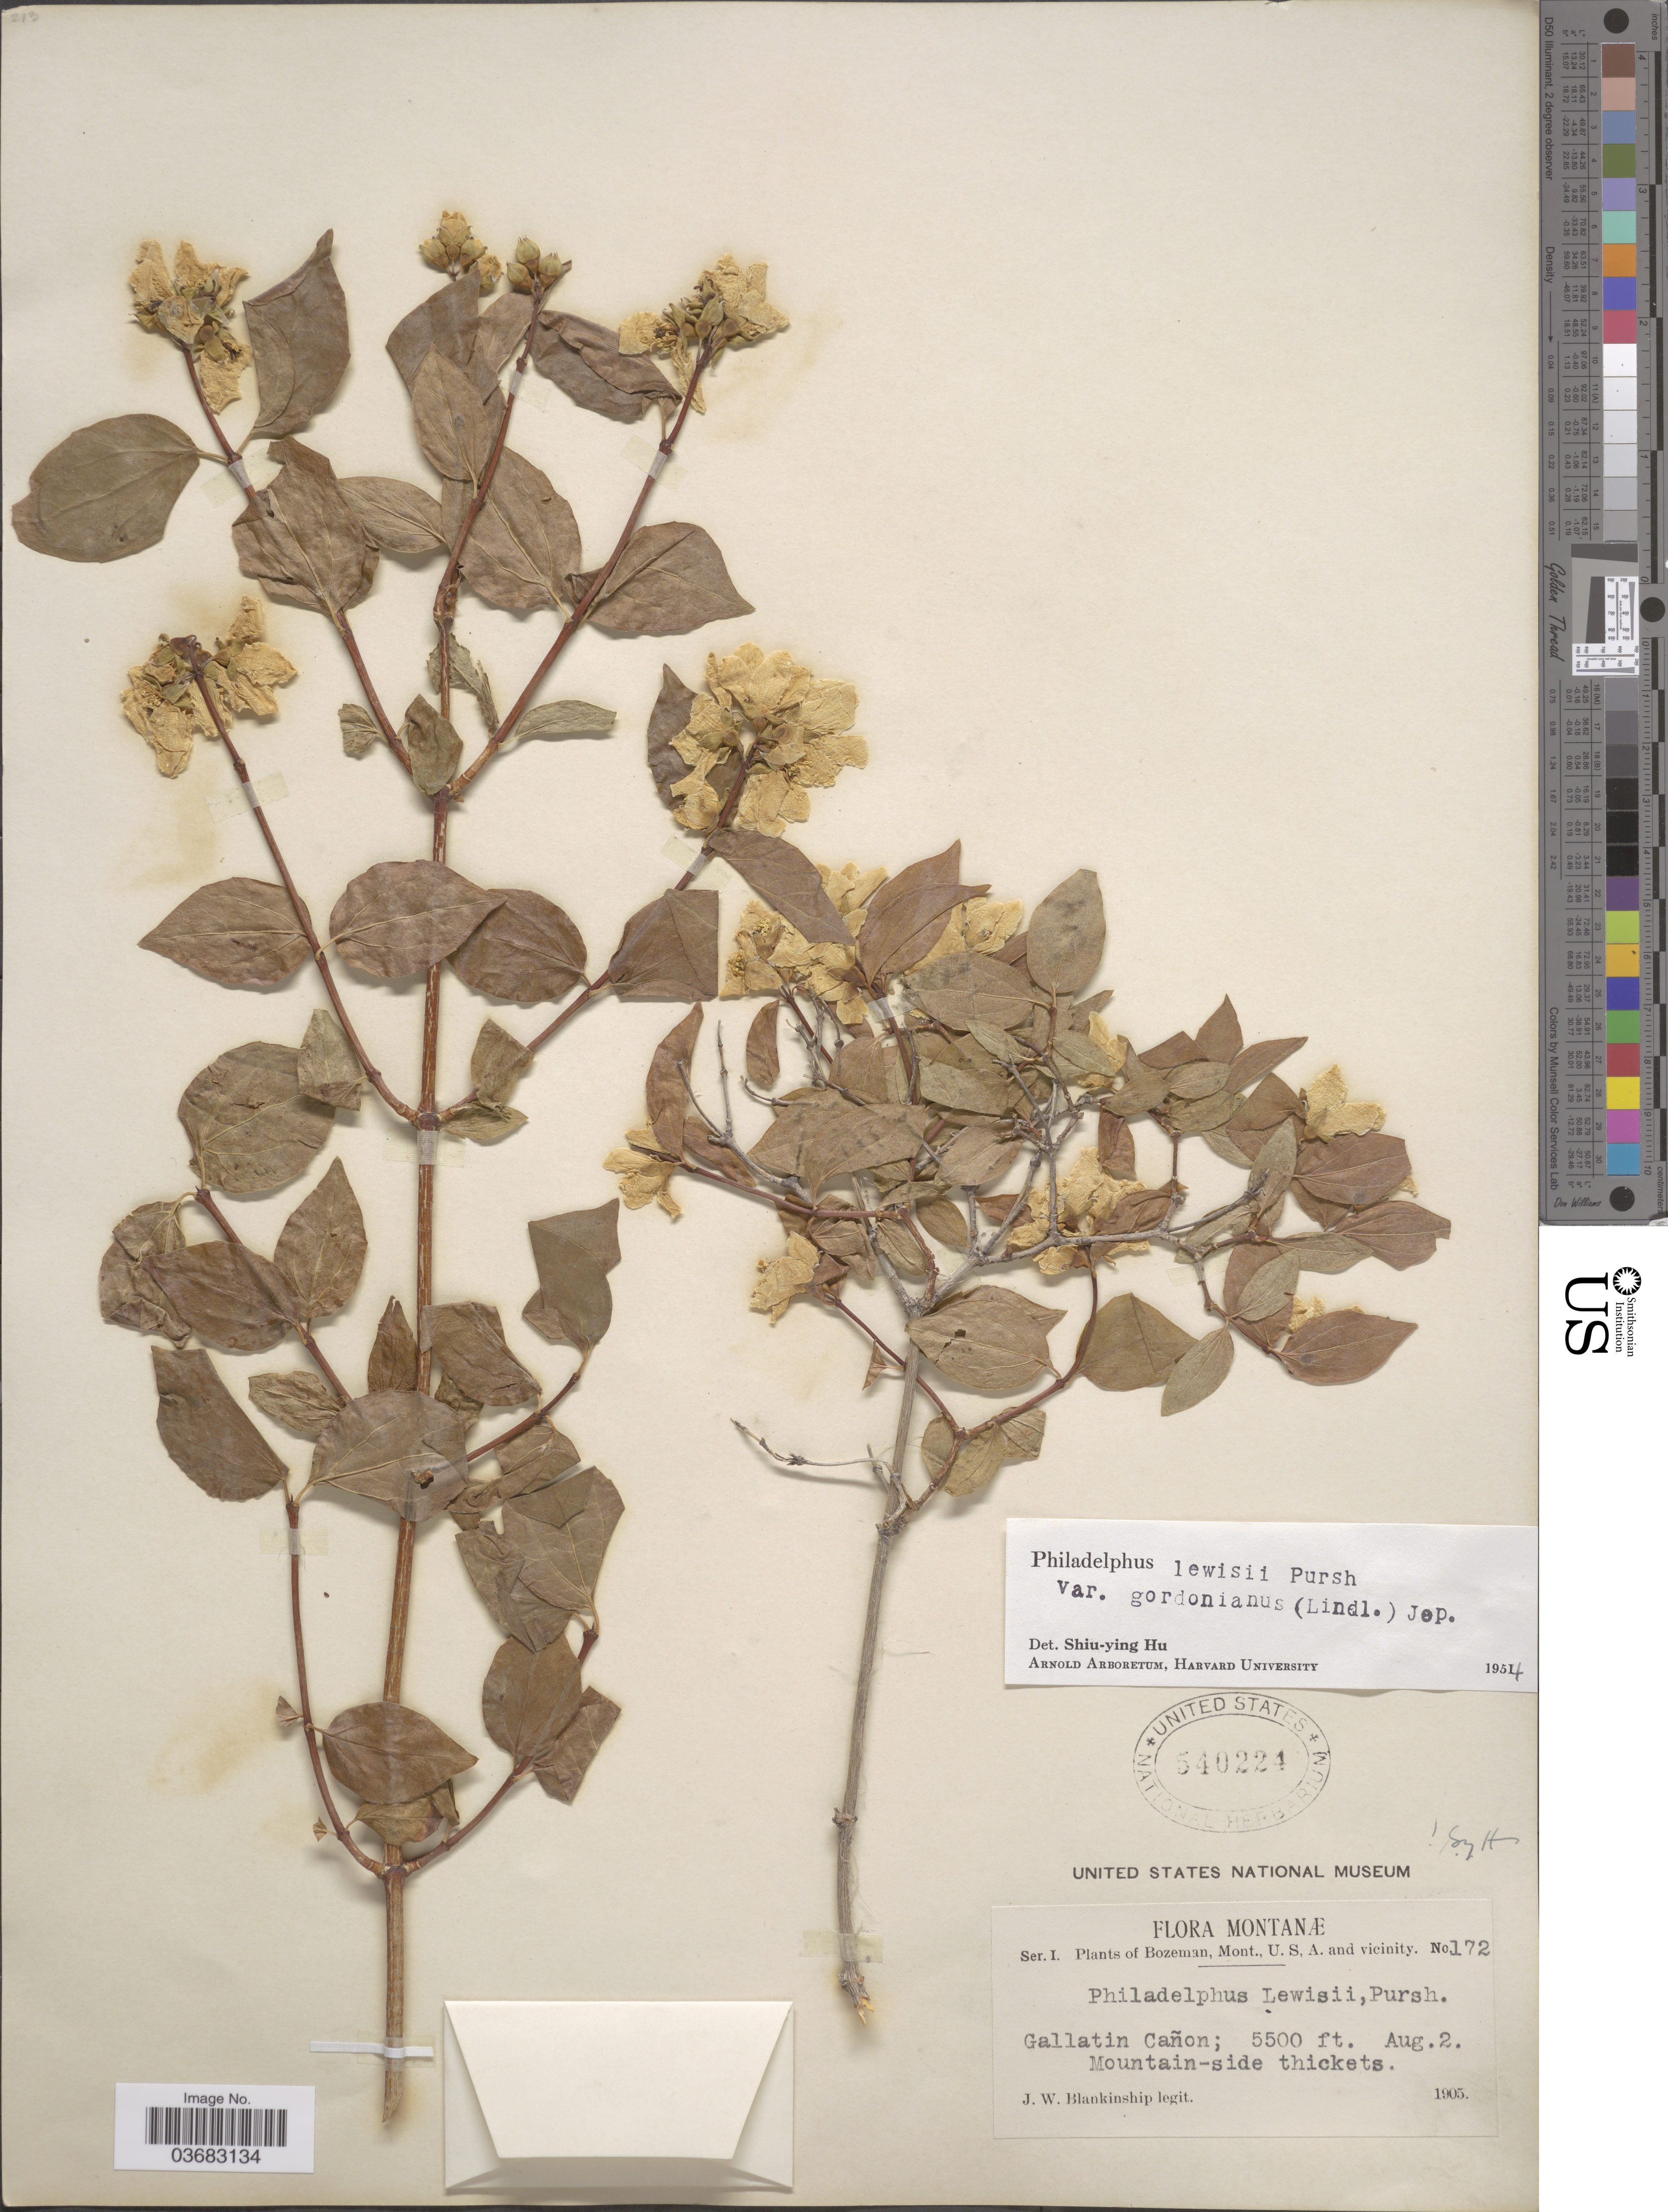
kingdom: Plantae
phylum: Tracheophyta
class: Magnoliopsida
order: Cornales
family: Hydrangeaceae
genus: Philadelphus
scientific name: Philadelphus lewisii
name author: Pursh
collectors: J. W. Blankinship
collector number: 172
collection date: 1905-08-02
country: United States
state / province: Montana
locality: Bozeman, U.S.A. and vicinity. Gallatin Cañon; Mountain-side thickets.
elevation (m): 1676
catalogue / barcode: US 540224